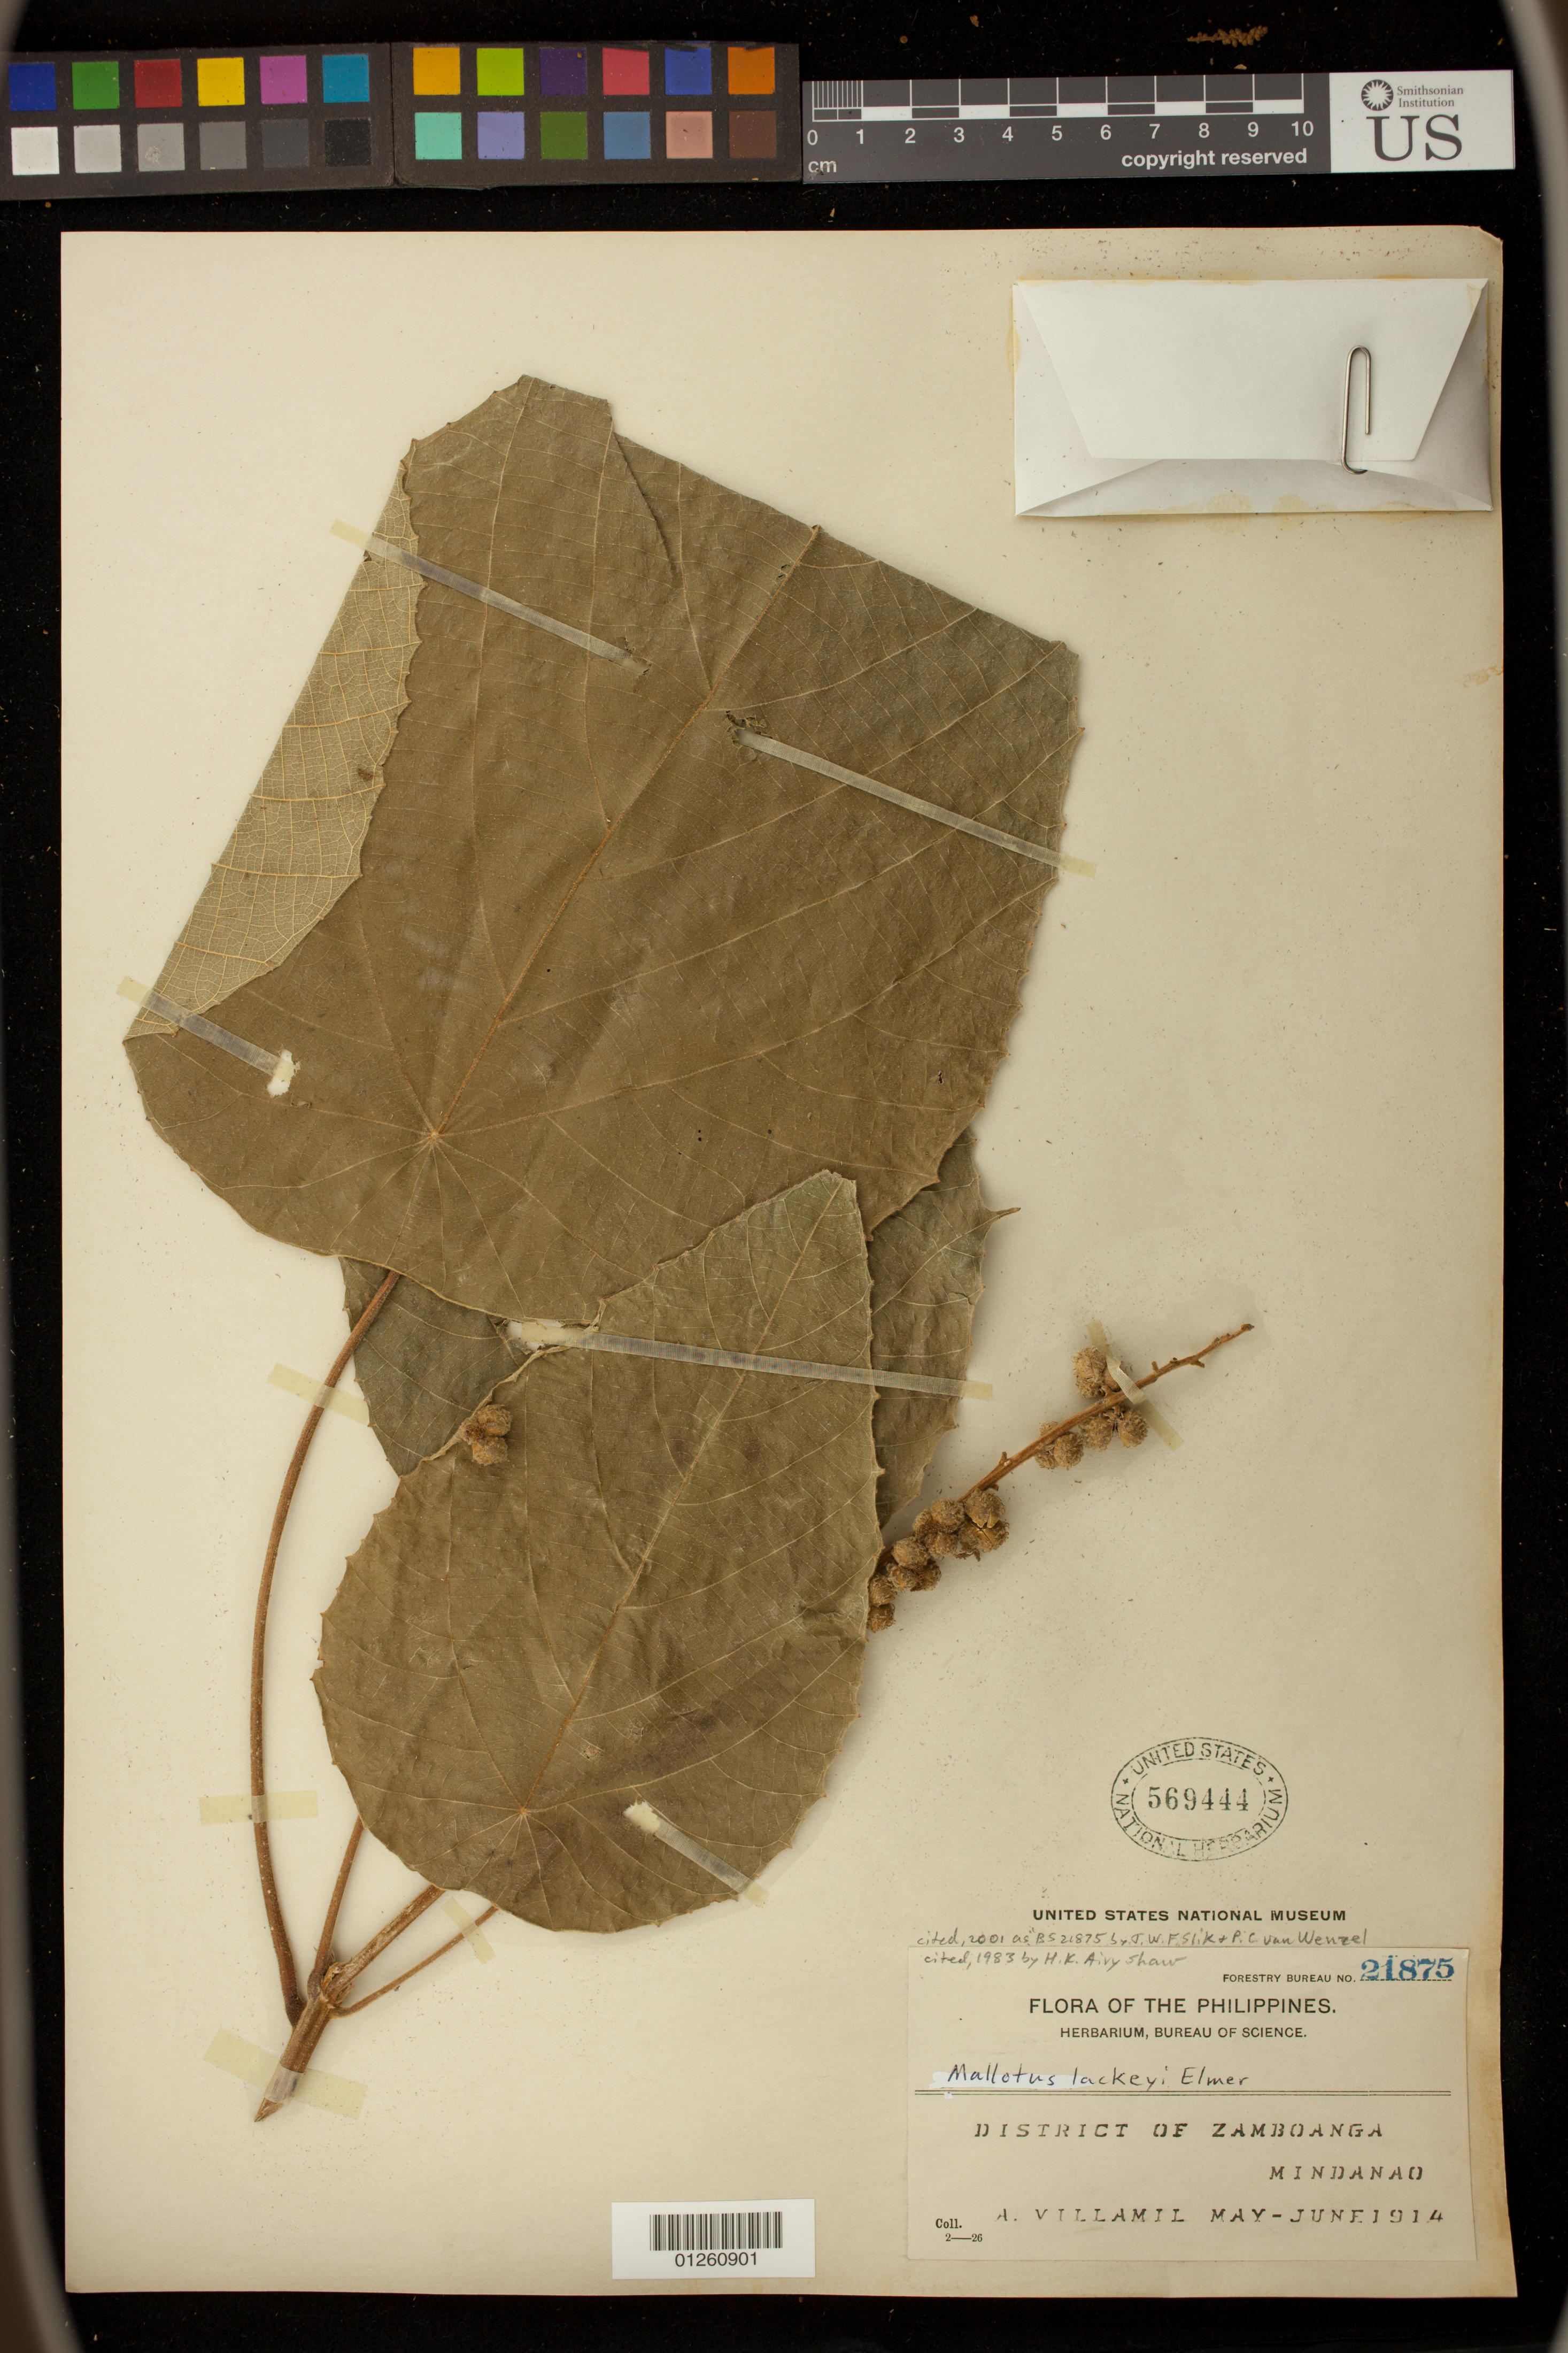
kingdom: Plantae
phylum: Tracheophyta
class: Magnoliopsida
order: Malpighiales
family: Euphorbiaceae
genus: Mallotus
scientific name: Mallotus lackeyi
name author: Elmer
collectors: A. Villamil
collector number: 2-----26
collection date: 1914-05/1914-06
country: Philippines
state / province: Zamboanga Peninsula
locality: District of Zamboanga,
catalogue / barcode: US 569444